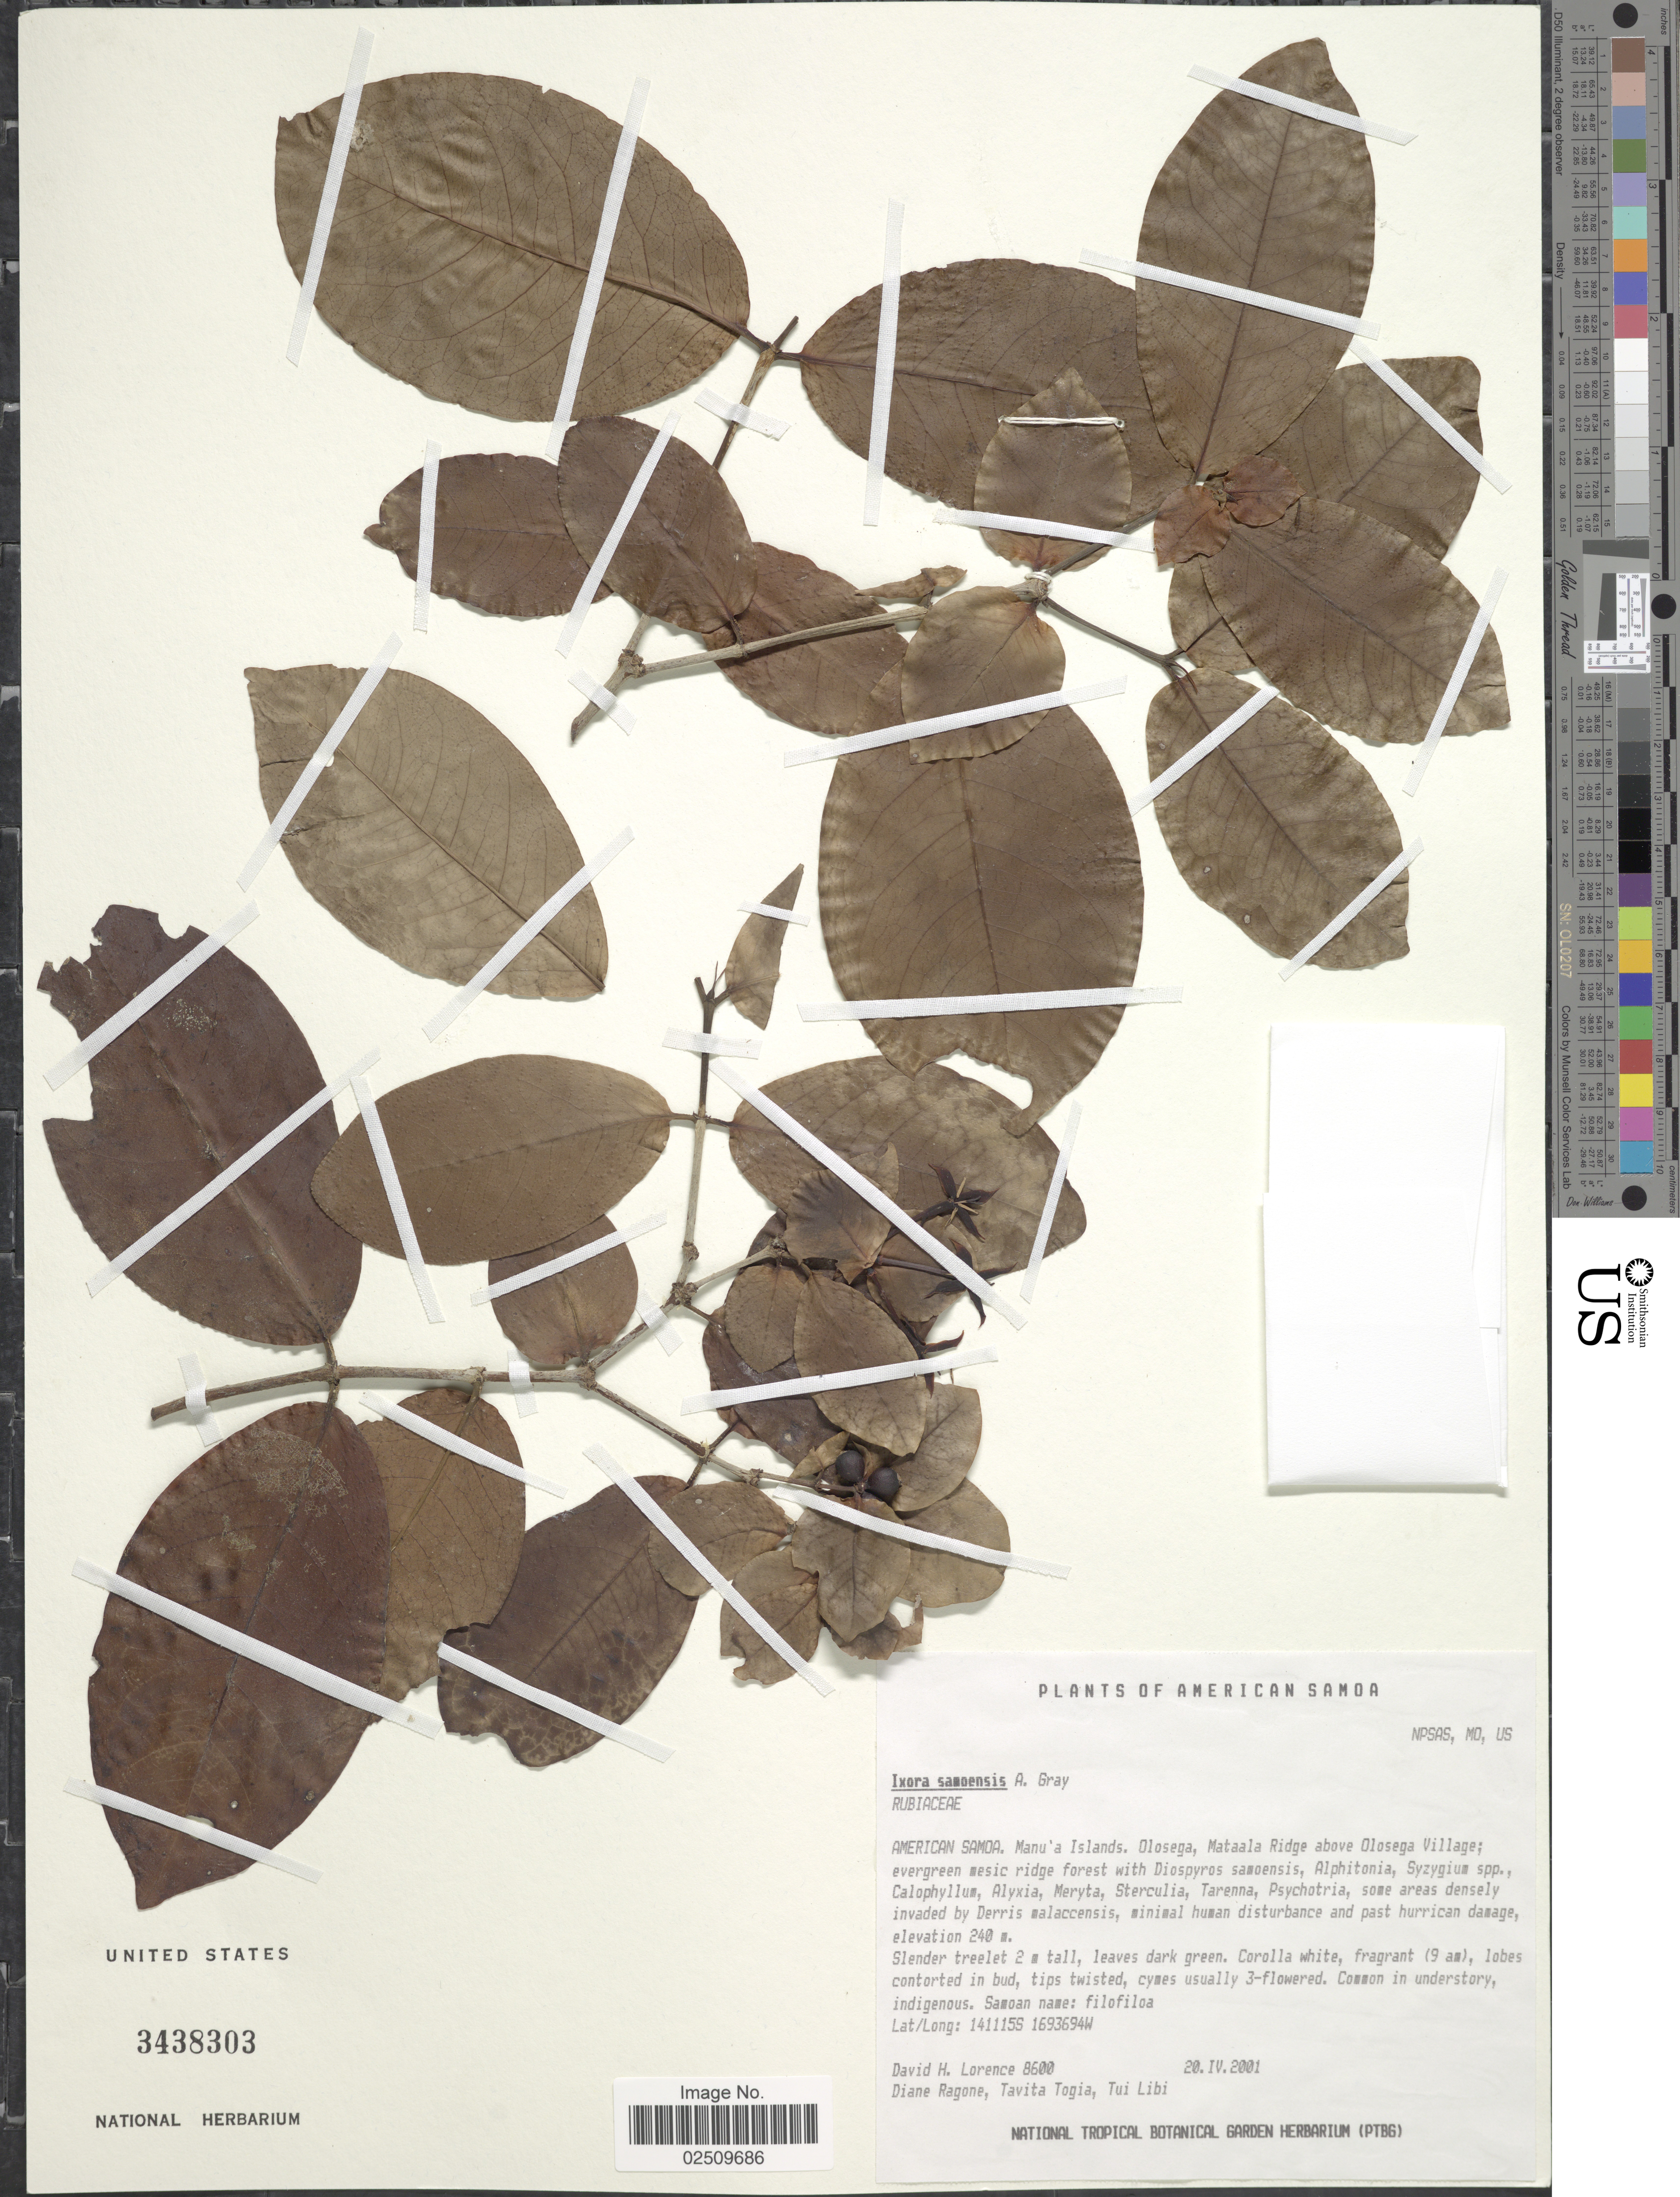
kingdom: Plantae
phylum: Tracheophyta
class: Magnoliopsida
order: Gentianales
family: Rubiaceae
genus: Ixora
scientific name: Ixora samoensis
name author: A. Gray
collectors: D. Lorence, D. Ragone, T. Togia & T. Libi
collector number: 8600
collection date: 2001-04-20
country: American Samoa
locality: Manu'a Islands. Olosega, Mataala Ridge above olosega Village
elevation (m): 240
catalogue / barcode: US 3438303